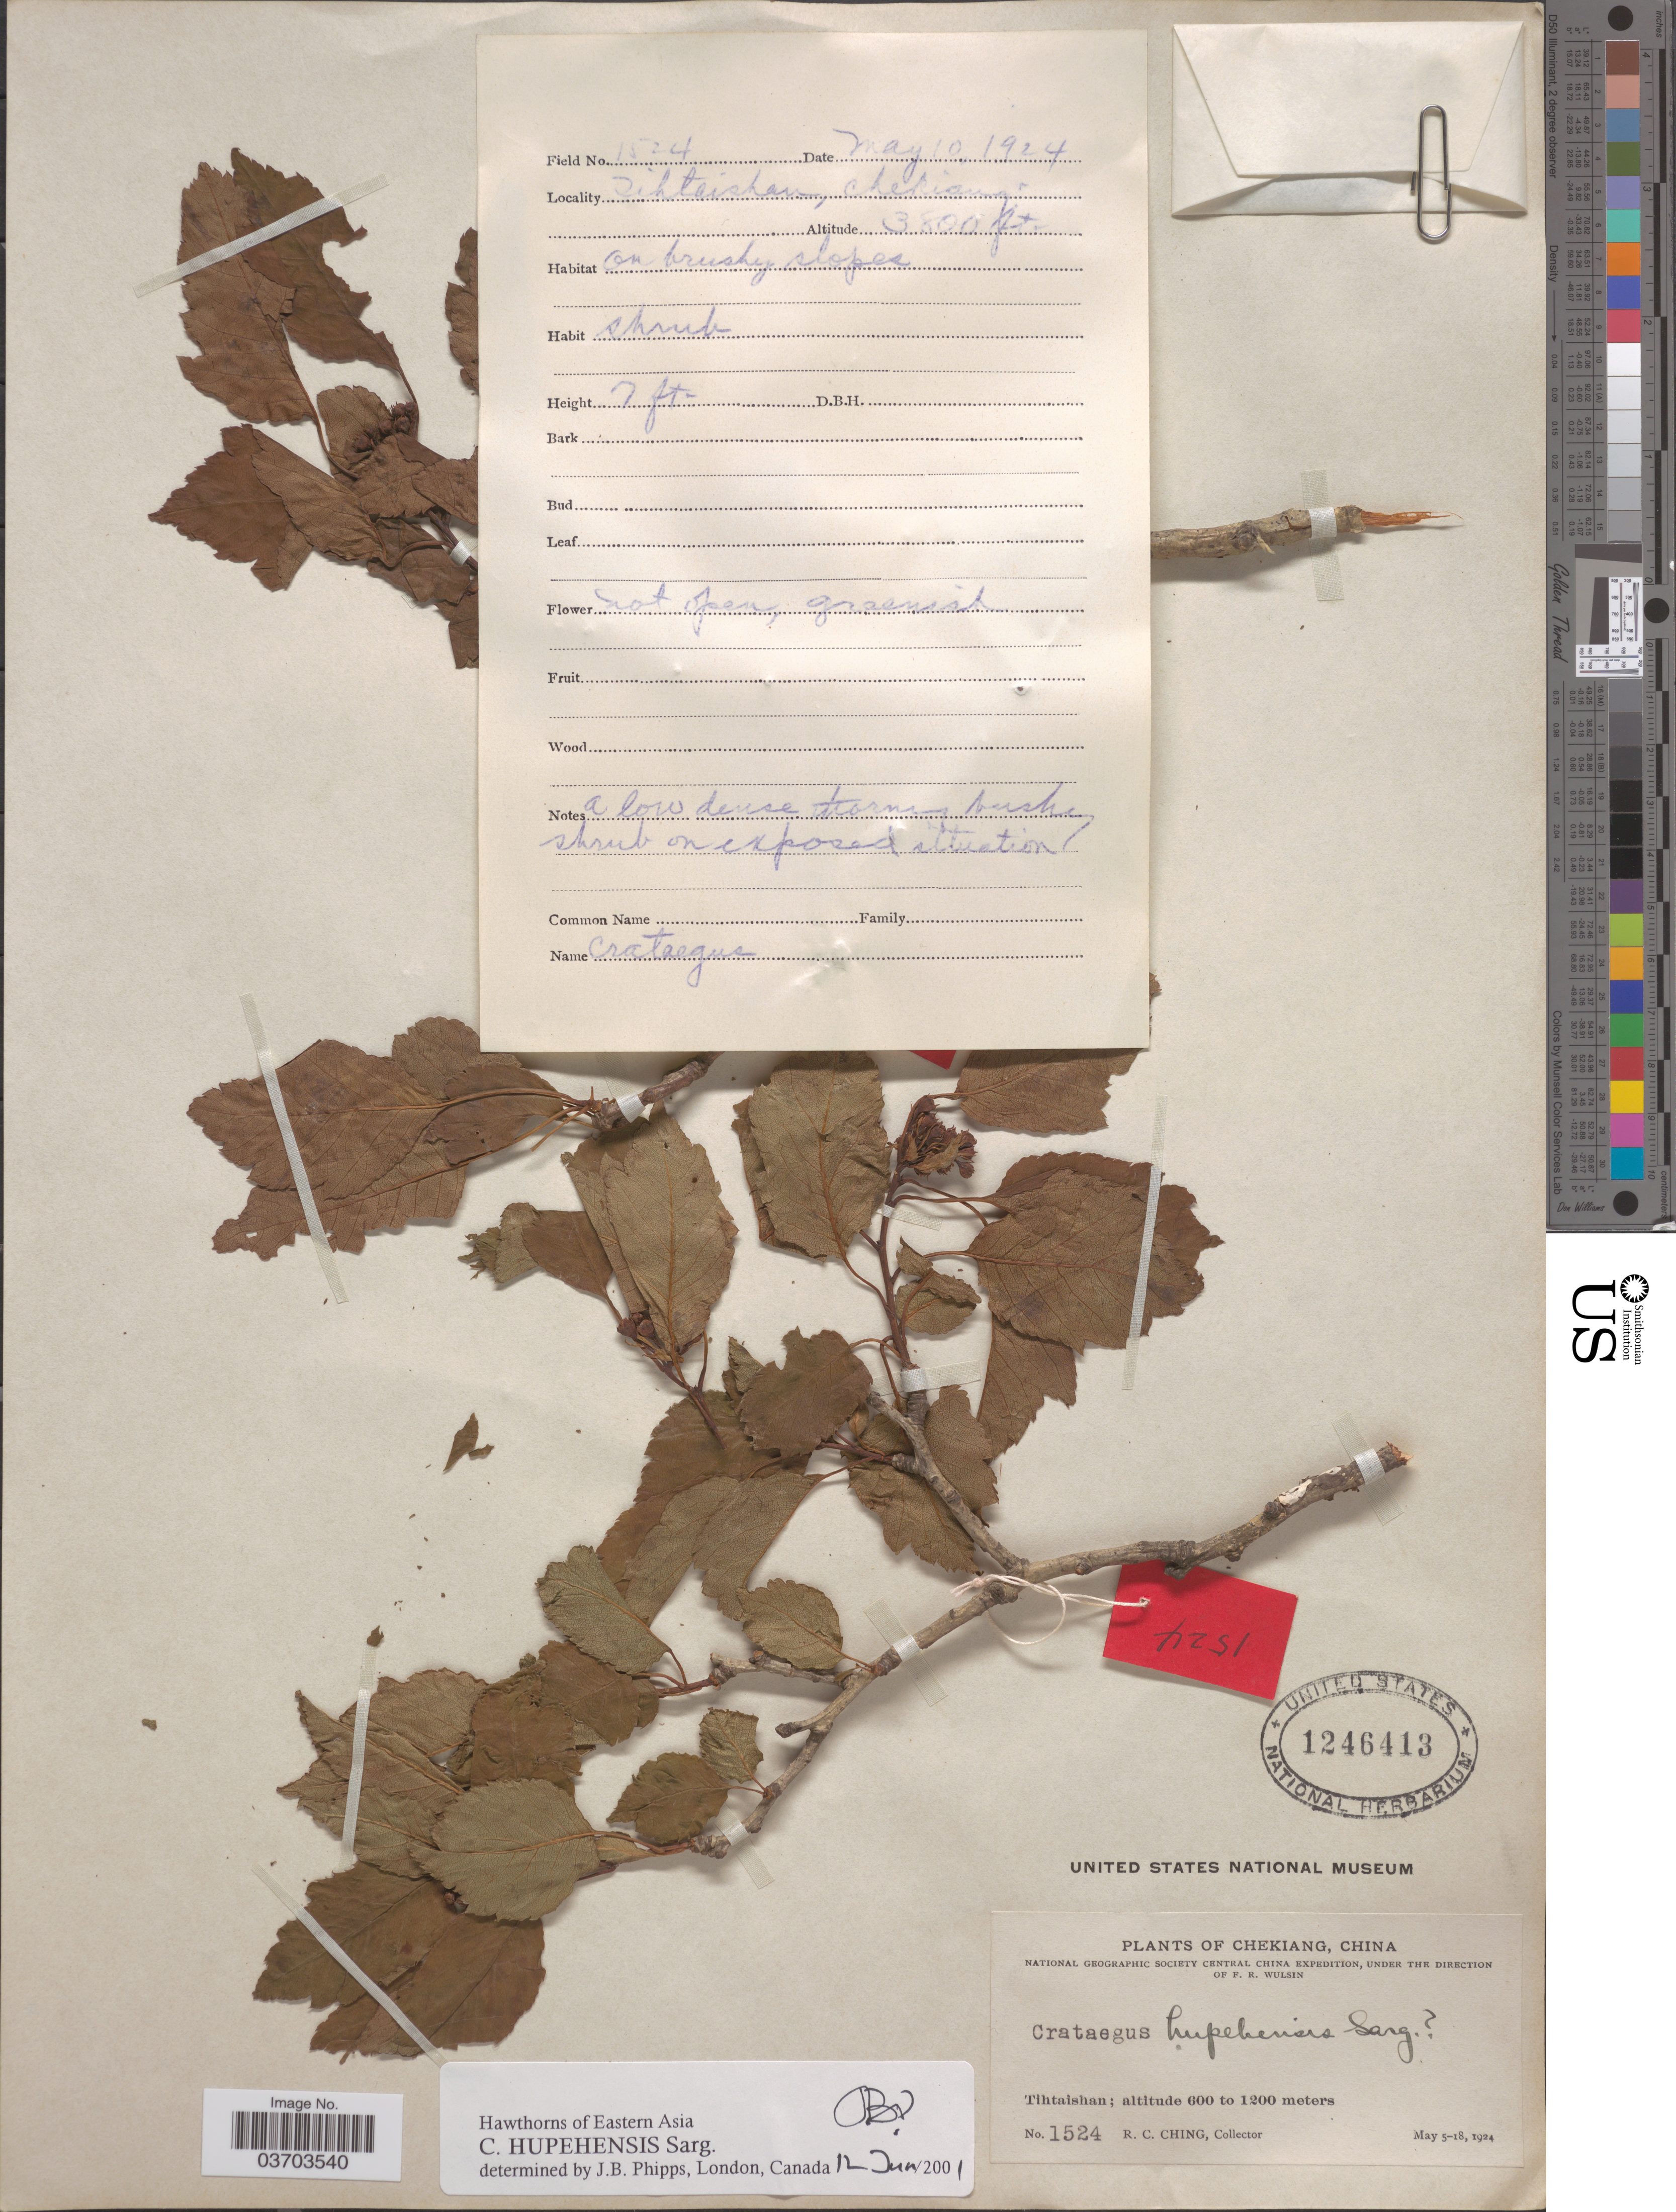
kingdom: Plantae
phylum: Tracheophyta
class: Magnoliopsida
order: Rosales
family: Rosaceae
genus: Crataegus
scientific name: Crataegus hupehensis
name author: Sarg.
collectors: R. C. Ching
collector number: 1524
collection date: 1924-05-10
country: China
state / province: Zhejiang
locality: Chekiang. Tihtaishan.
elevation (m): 1158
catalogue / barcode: US 1246413